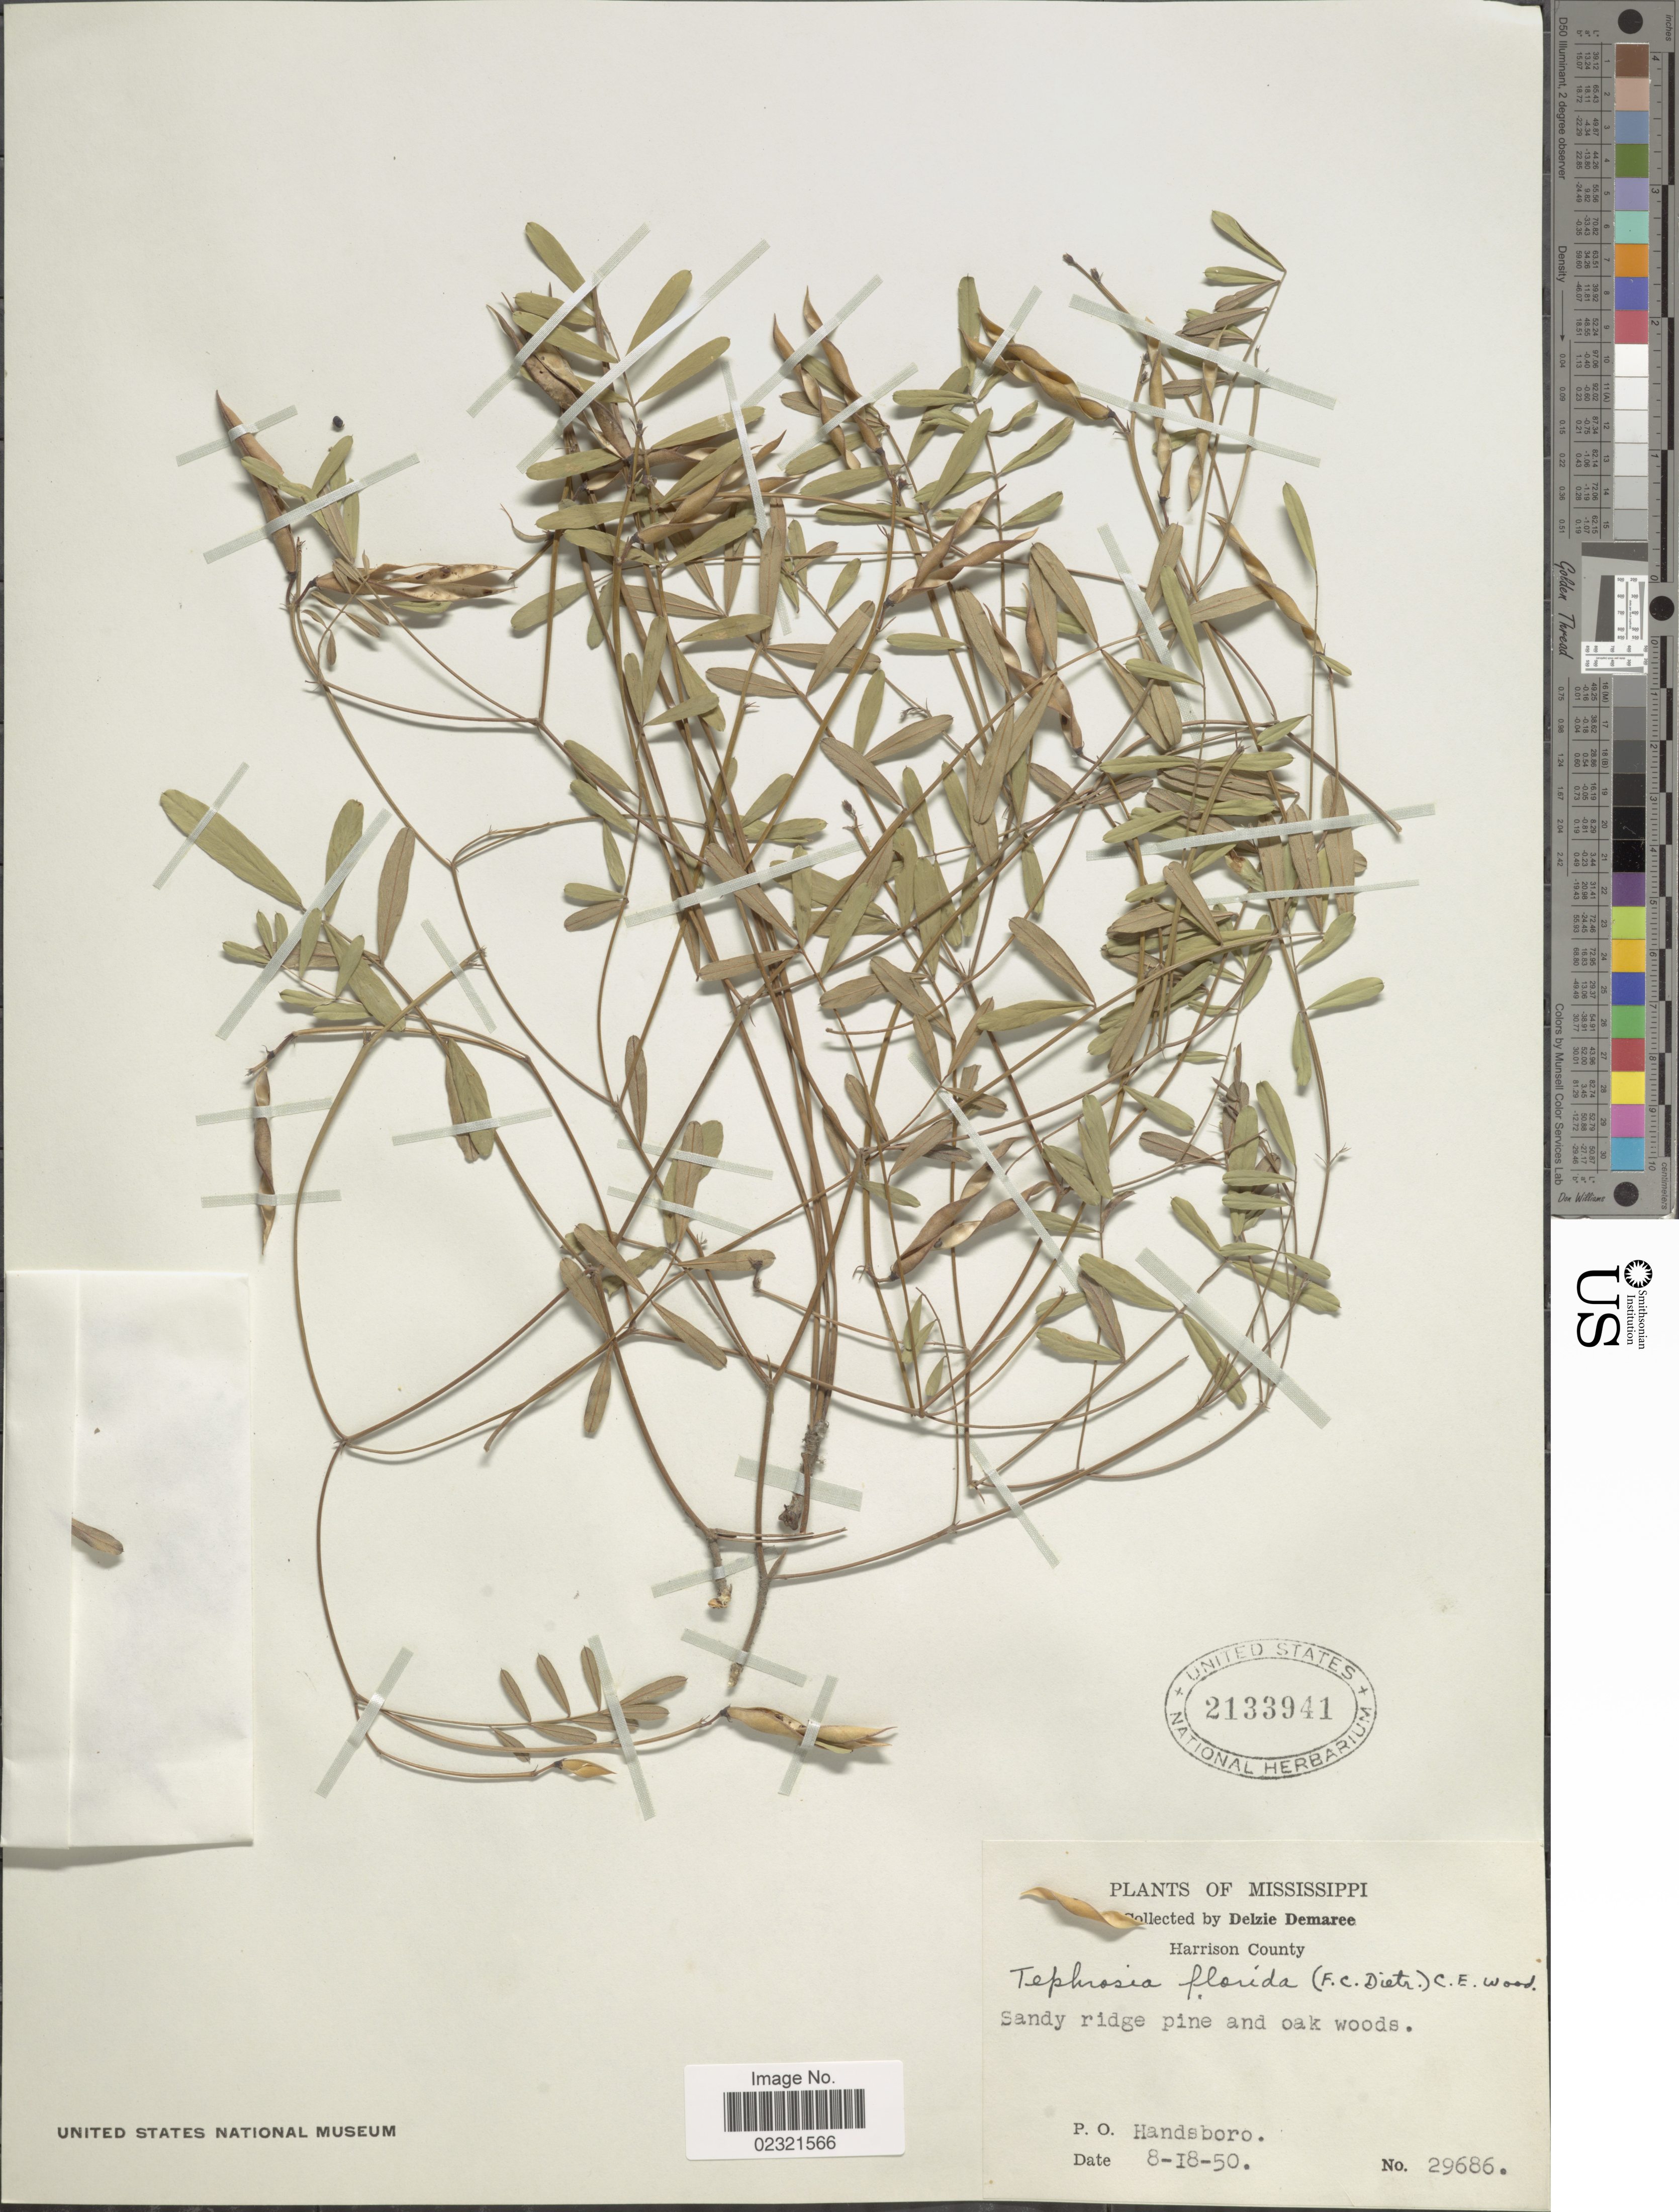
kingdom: Plantae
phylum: Tracheophyta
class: Magnoliopsida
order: Fabales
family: Fabaceae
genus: Tephrosia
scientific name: Tephrosia florida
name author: (Dietr.) C.E. Wood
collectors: D. Demaree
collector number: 29686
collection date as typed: Transcribed d/m/y: 18/8/50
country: United States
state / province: Mississippi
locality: Harrison County. P. O. Handsboro.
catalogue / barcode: US 2133941